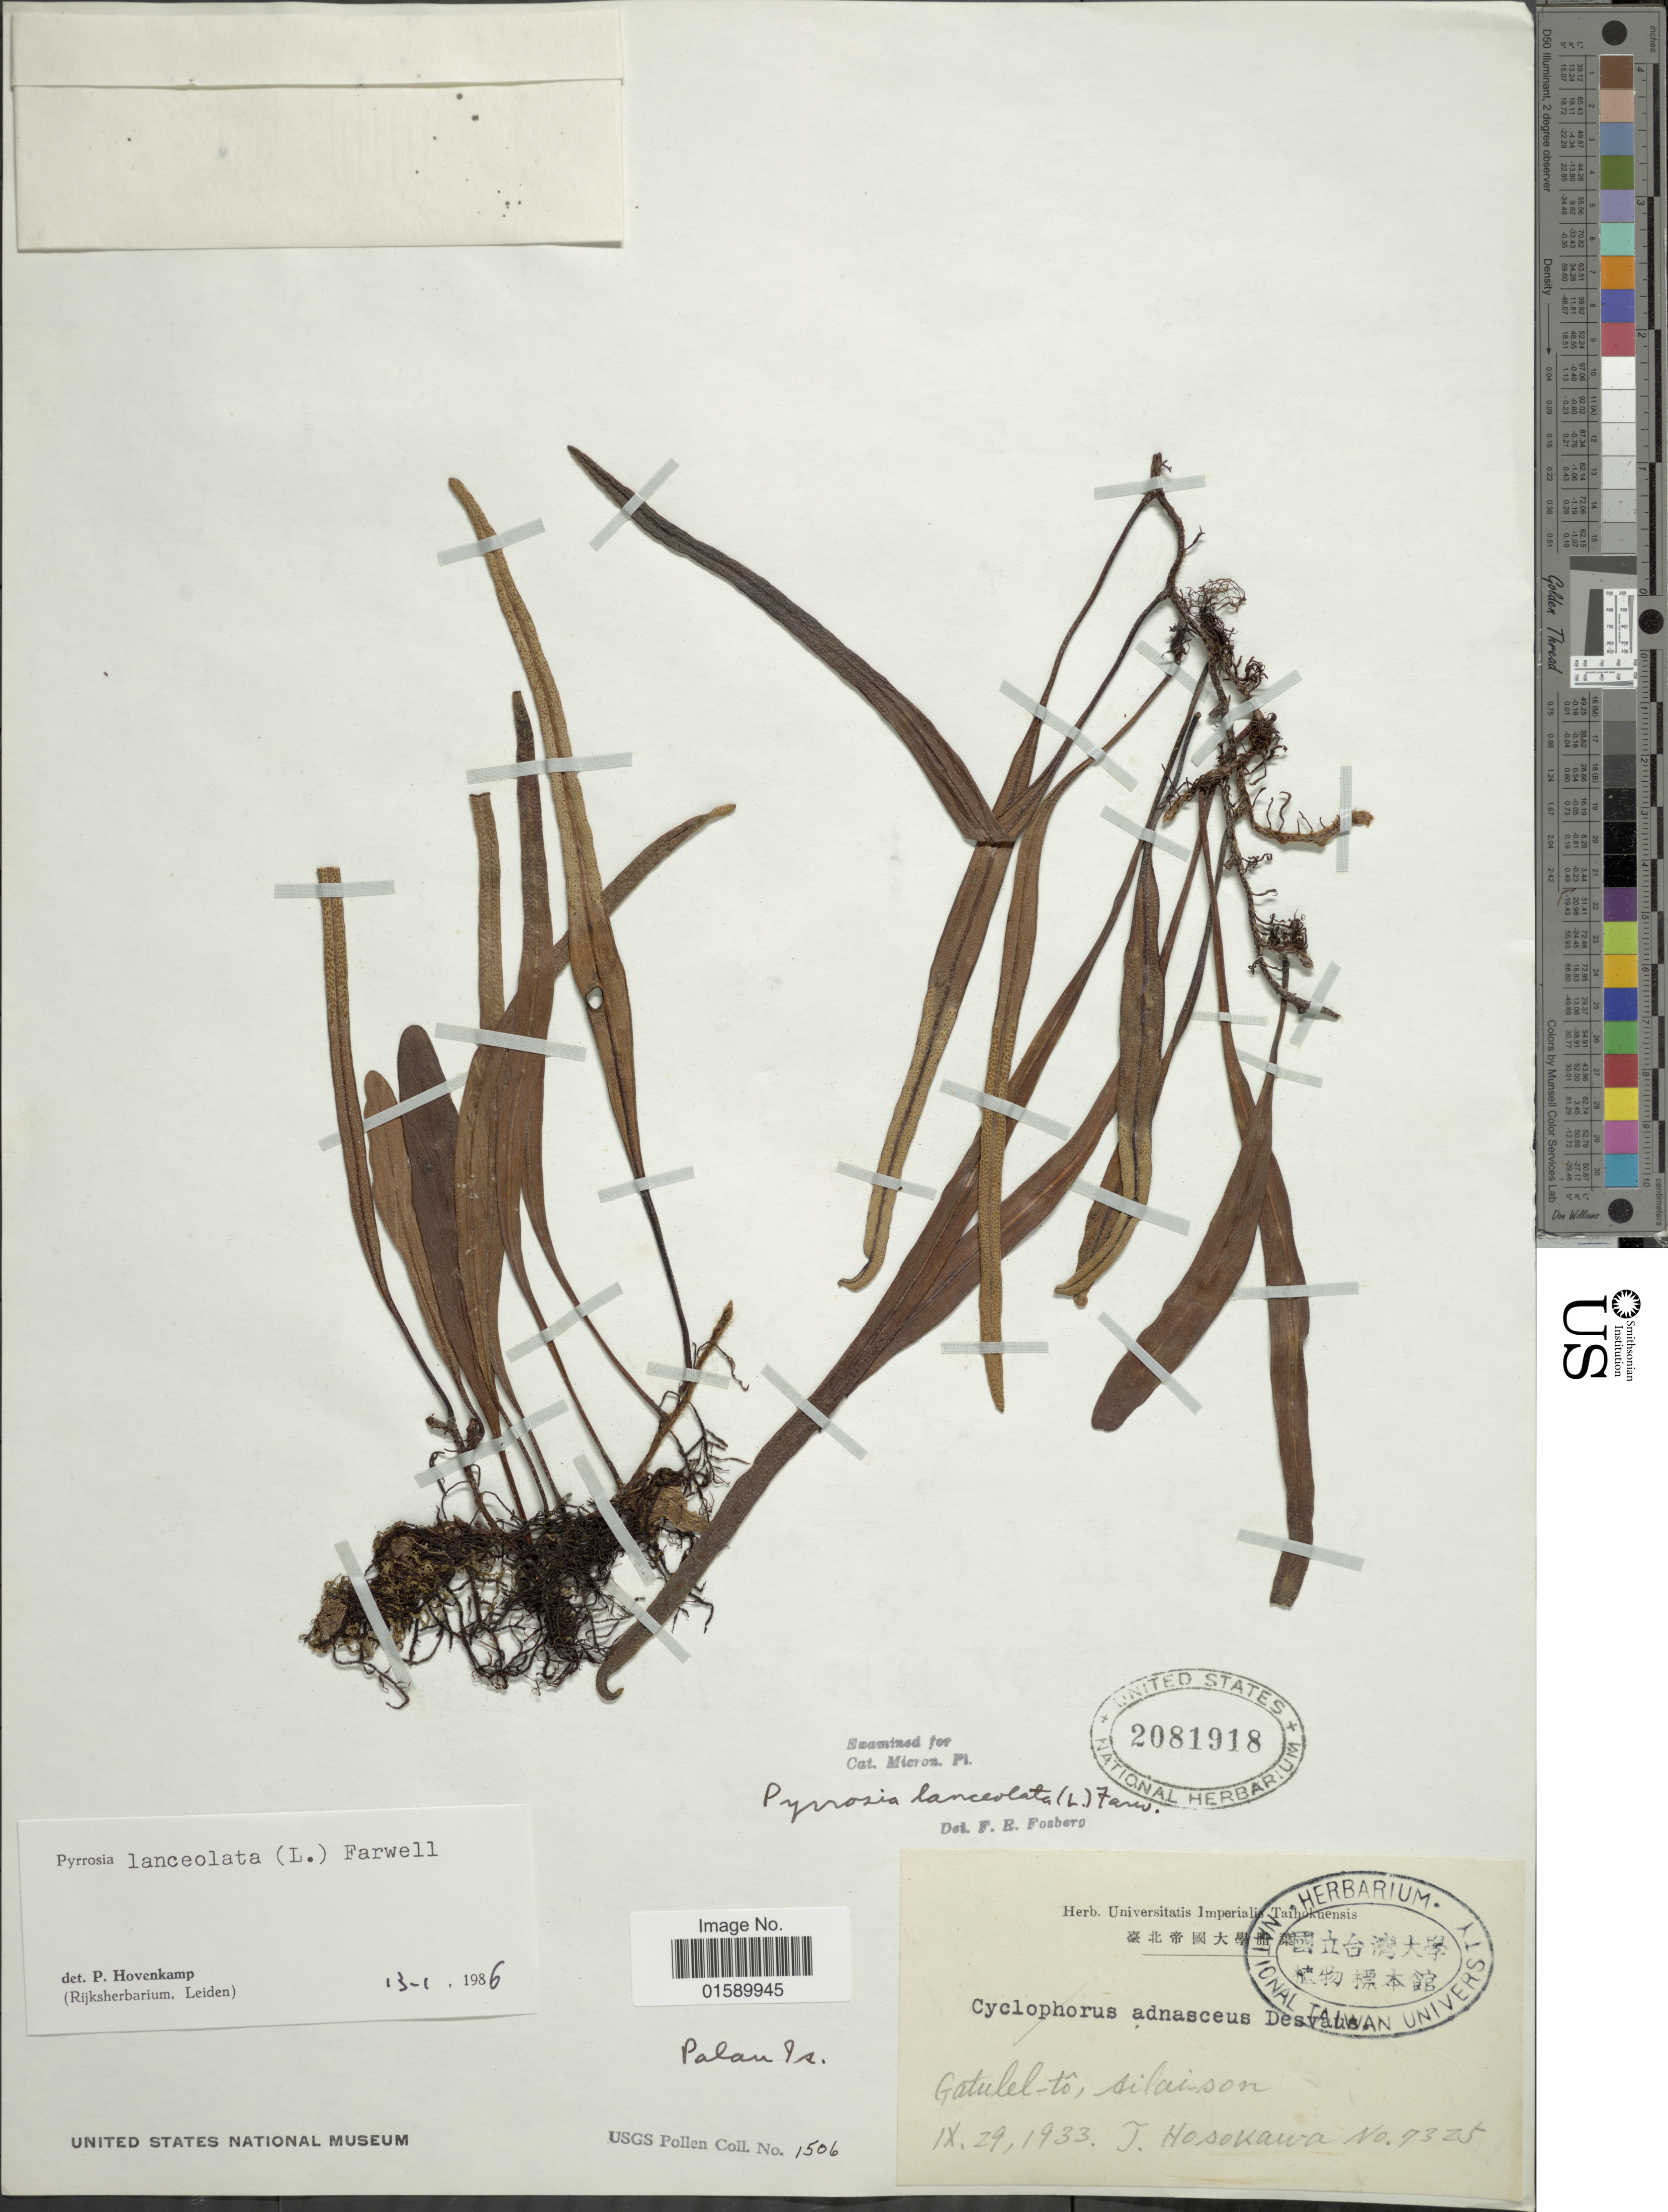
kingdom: Plantae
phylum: Tracheophyta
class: Polypodiopsida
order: Polypodiales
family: Polypodiaceae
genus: Pyrrosia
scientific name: Pyrrosia lanceolata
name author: (L.) Farw.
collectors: T. Hosokawa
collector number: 7325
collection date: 1933-09-29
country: Palau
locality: Gatulel-to, Ailal-son.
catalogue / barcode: US 2081918